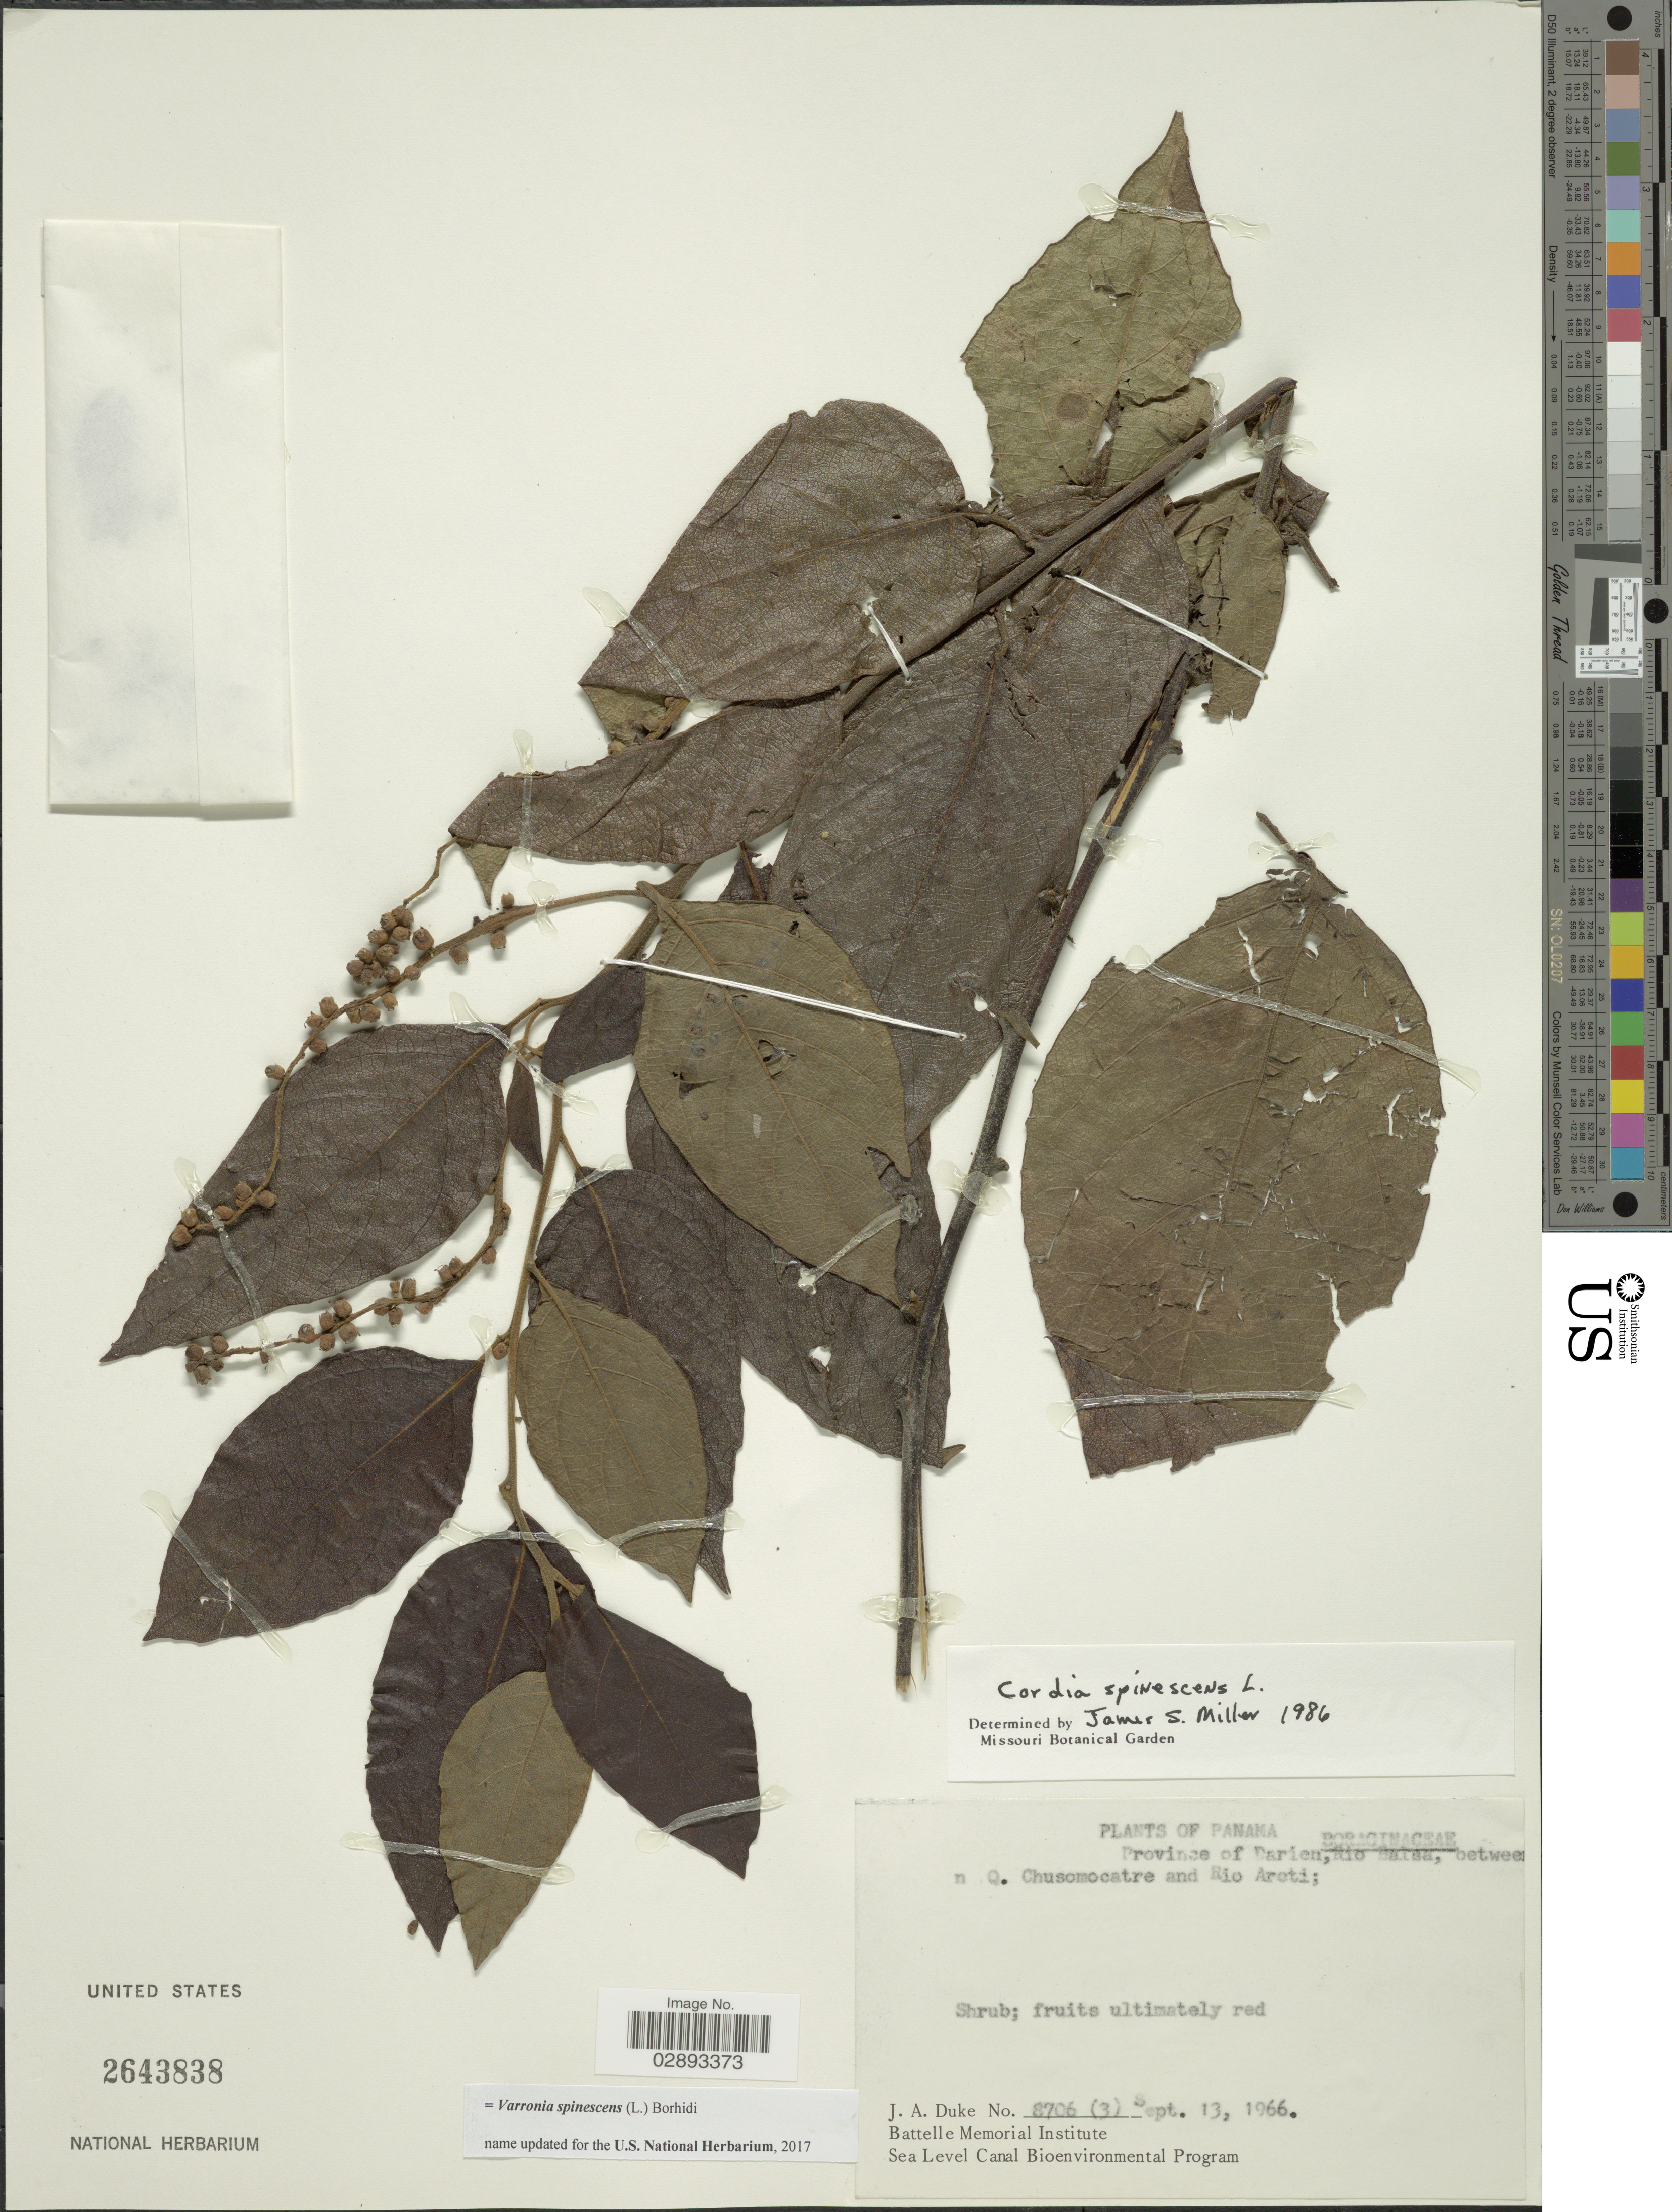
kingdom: Plantae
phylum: Tracheophyta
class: Magnoliopsida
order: Boraginales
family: Cordiaceae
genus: Varronia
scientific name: Varronia spinescens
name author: (L.) Borhidi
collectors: J. A. Duke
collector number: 8706 (3)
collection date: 1966-09-13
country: Panama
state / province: Darién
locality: Province of Darien, Rio Balsa, between Q. Chusomocatre and Areti.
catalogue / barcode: US 2643838